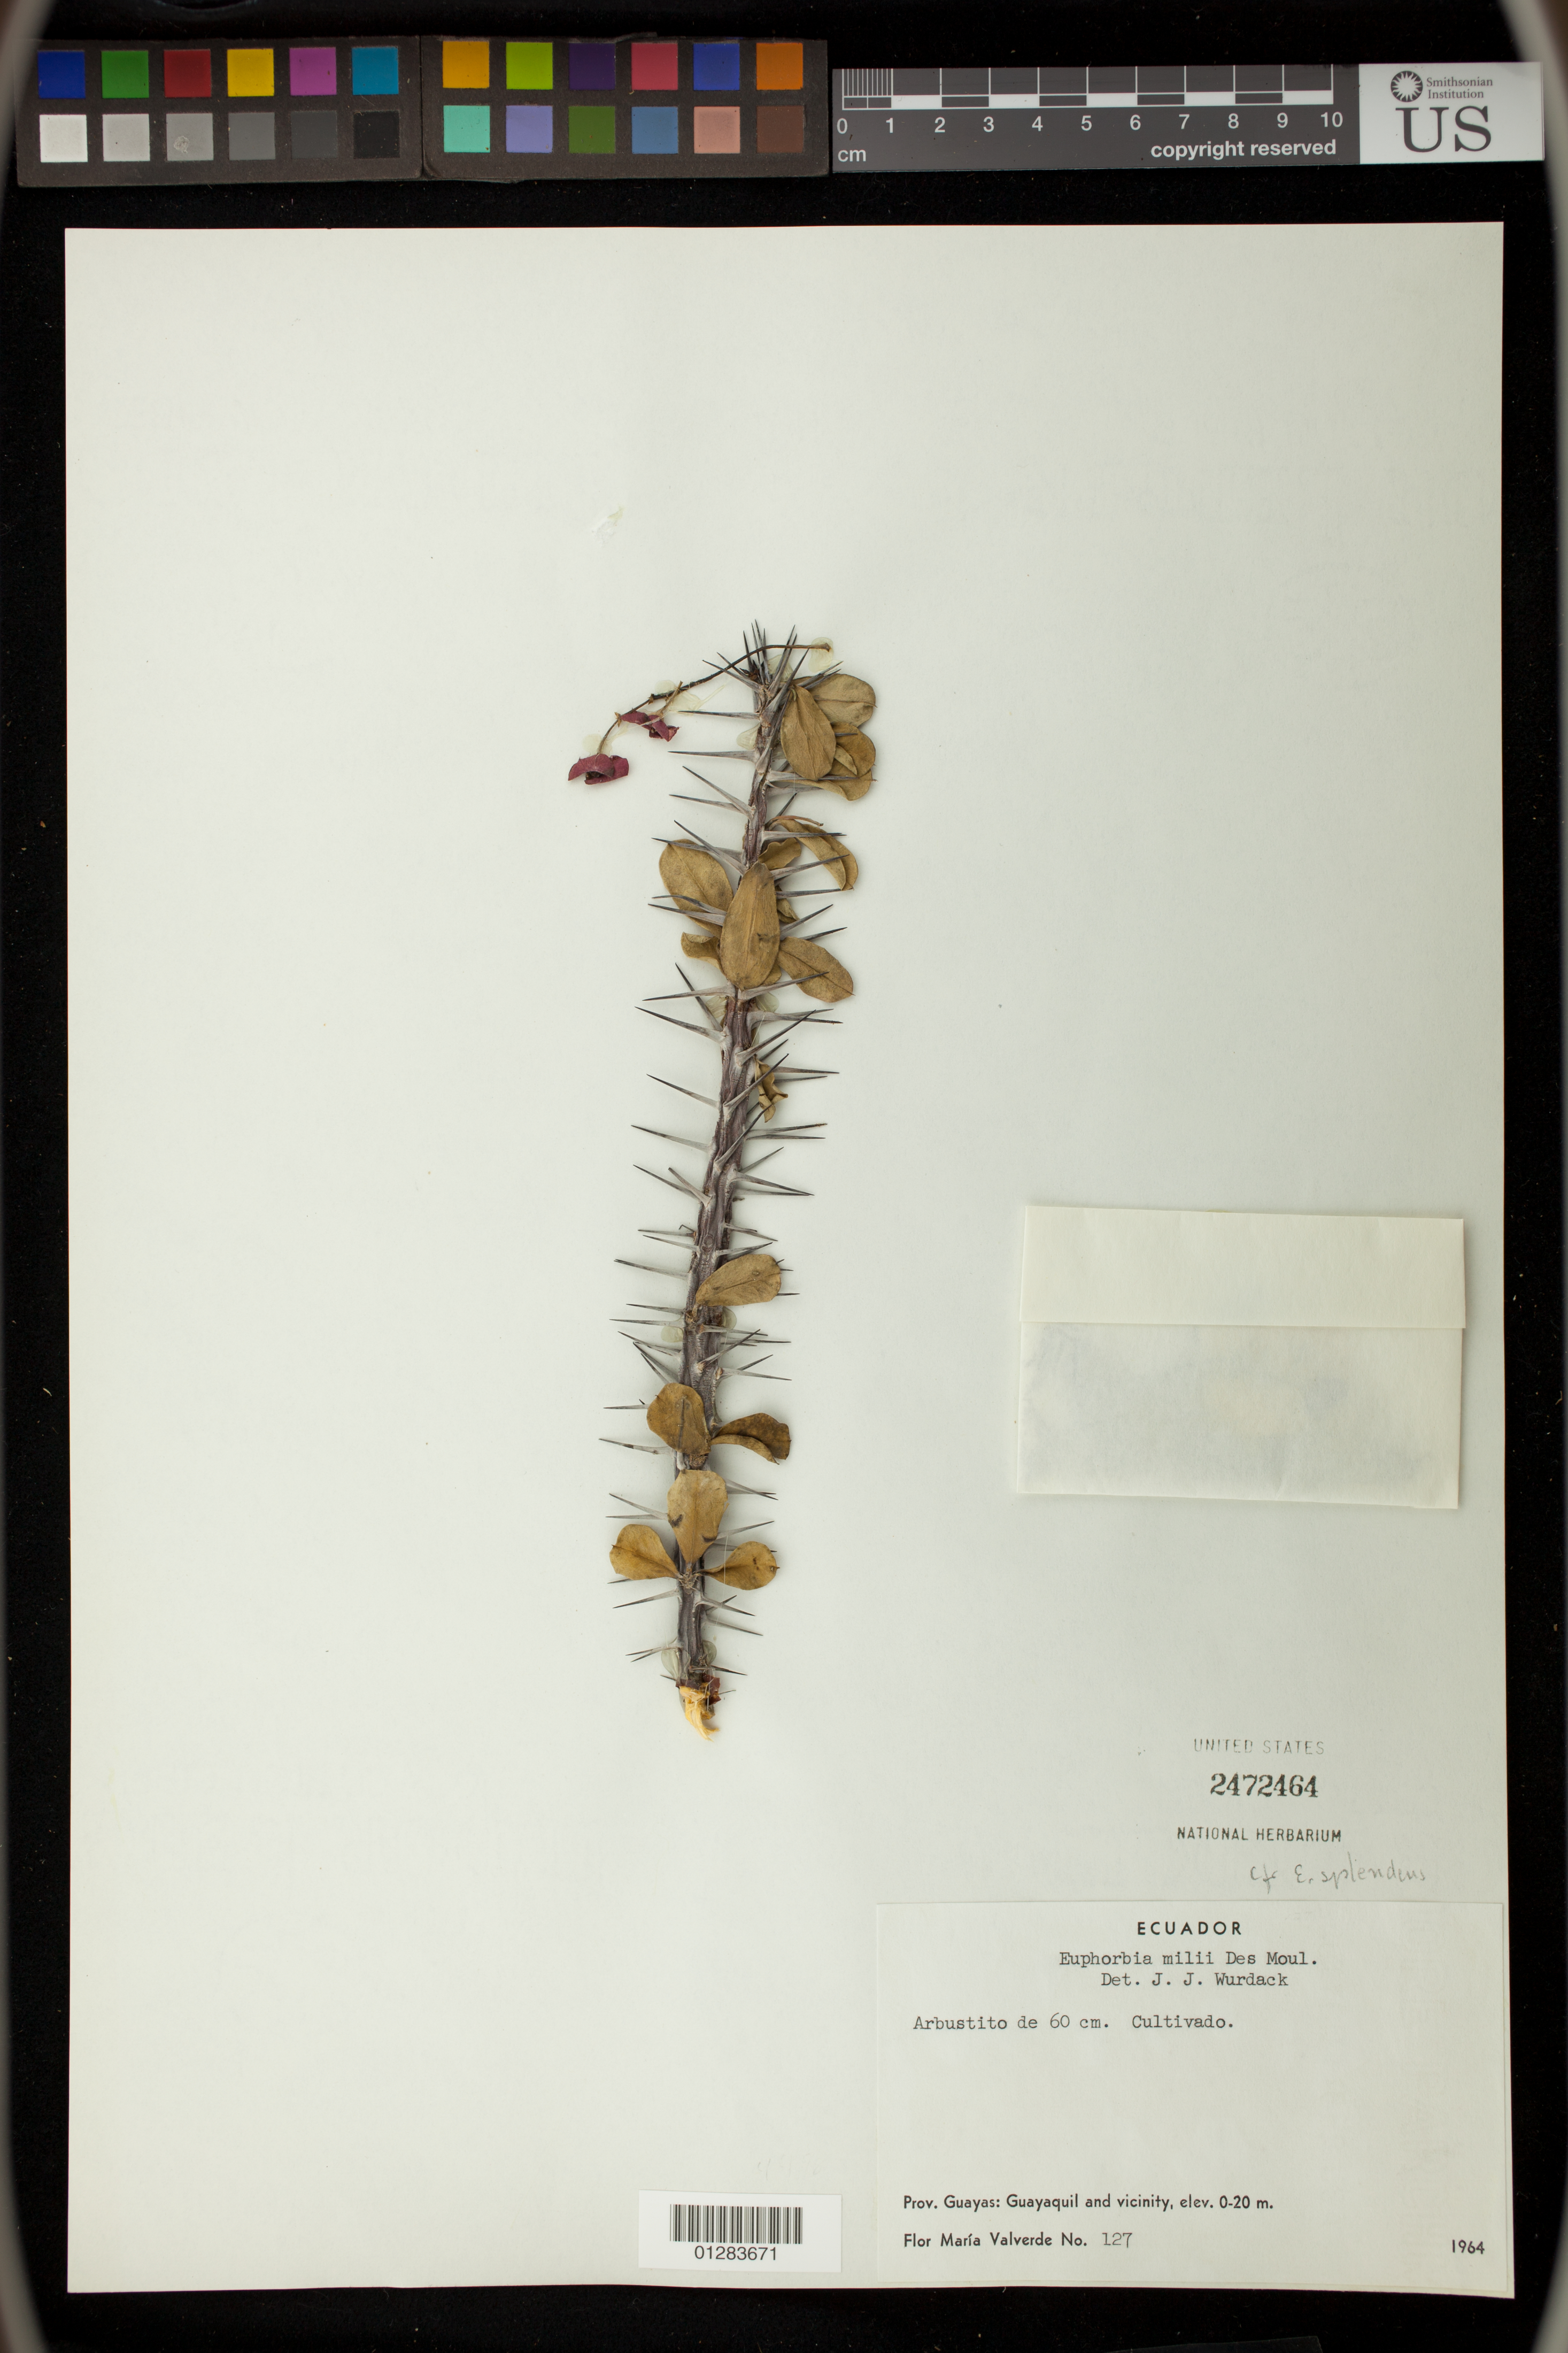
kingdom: Plantae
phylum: Tracheophyta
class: Magnoliopsida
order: Malpighiales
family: Euphorbiaceae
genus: Euphorbia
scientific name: Euphorbia milii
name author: Des Moul.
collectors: F. M. Valverde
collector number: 127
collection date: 1964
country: Ecuador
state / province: Guayas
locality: Guayaquil and vicinity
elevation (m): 0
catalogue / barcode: US 2472464